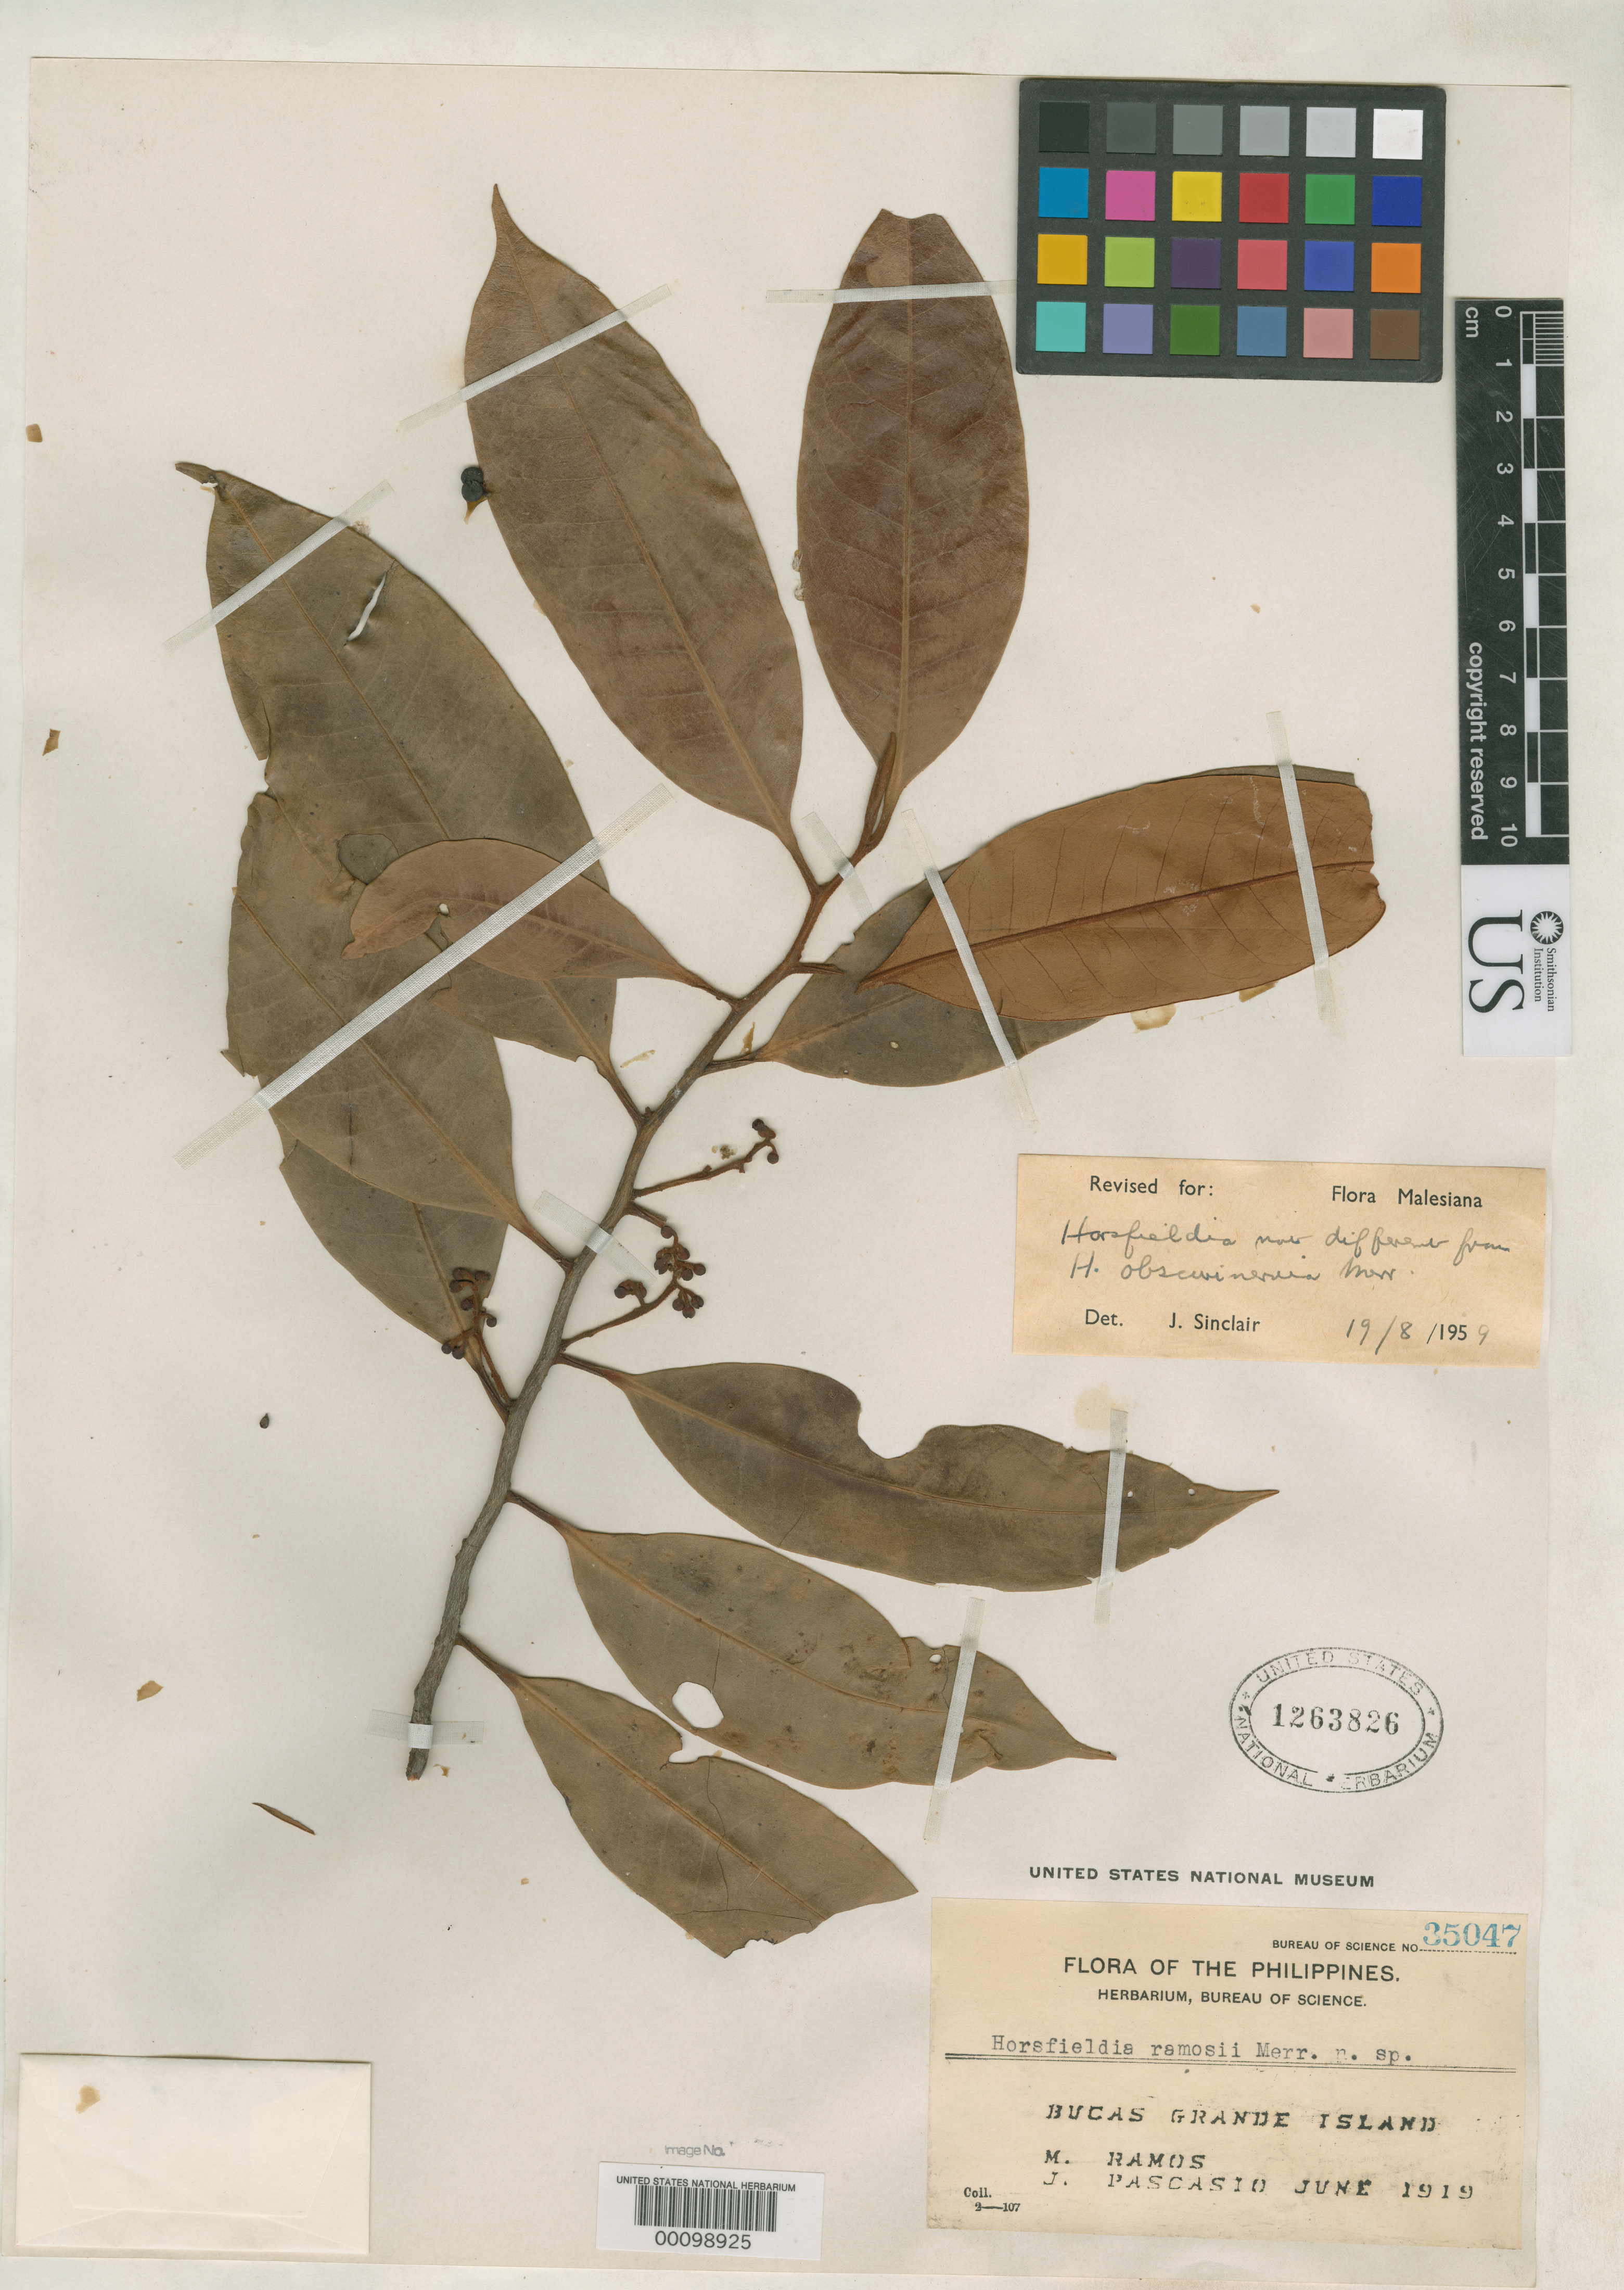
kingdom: Plantae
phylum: Tracheophyta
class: Magnoliopsida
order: Magnoliales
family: Myristicaceae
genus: Horsfieldia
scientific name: Horsfieldia ramosii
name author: Merr.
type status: Isotype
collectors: M. Ramos & J. Pascasio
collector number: Bur. Sci. 35047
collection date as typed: Jun 1919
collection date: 1919-06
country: Philippines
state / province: Caraga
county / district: Surigao del Norte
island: Bucas Grande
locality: Bucas Grande Island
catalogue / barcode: US 1263826